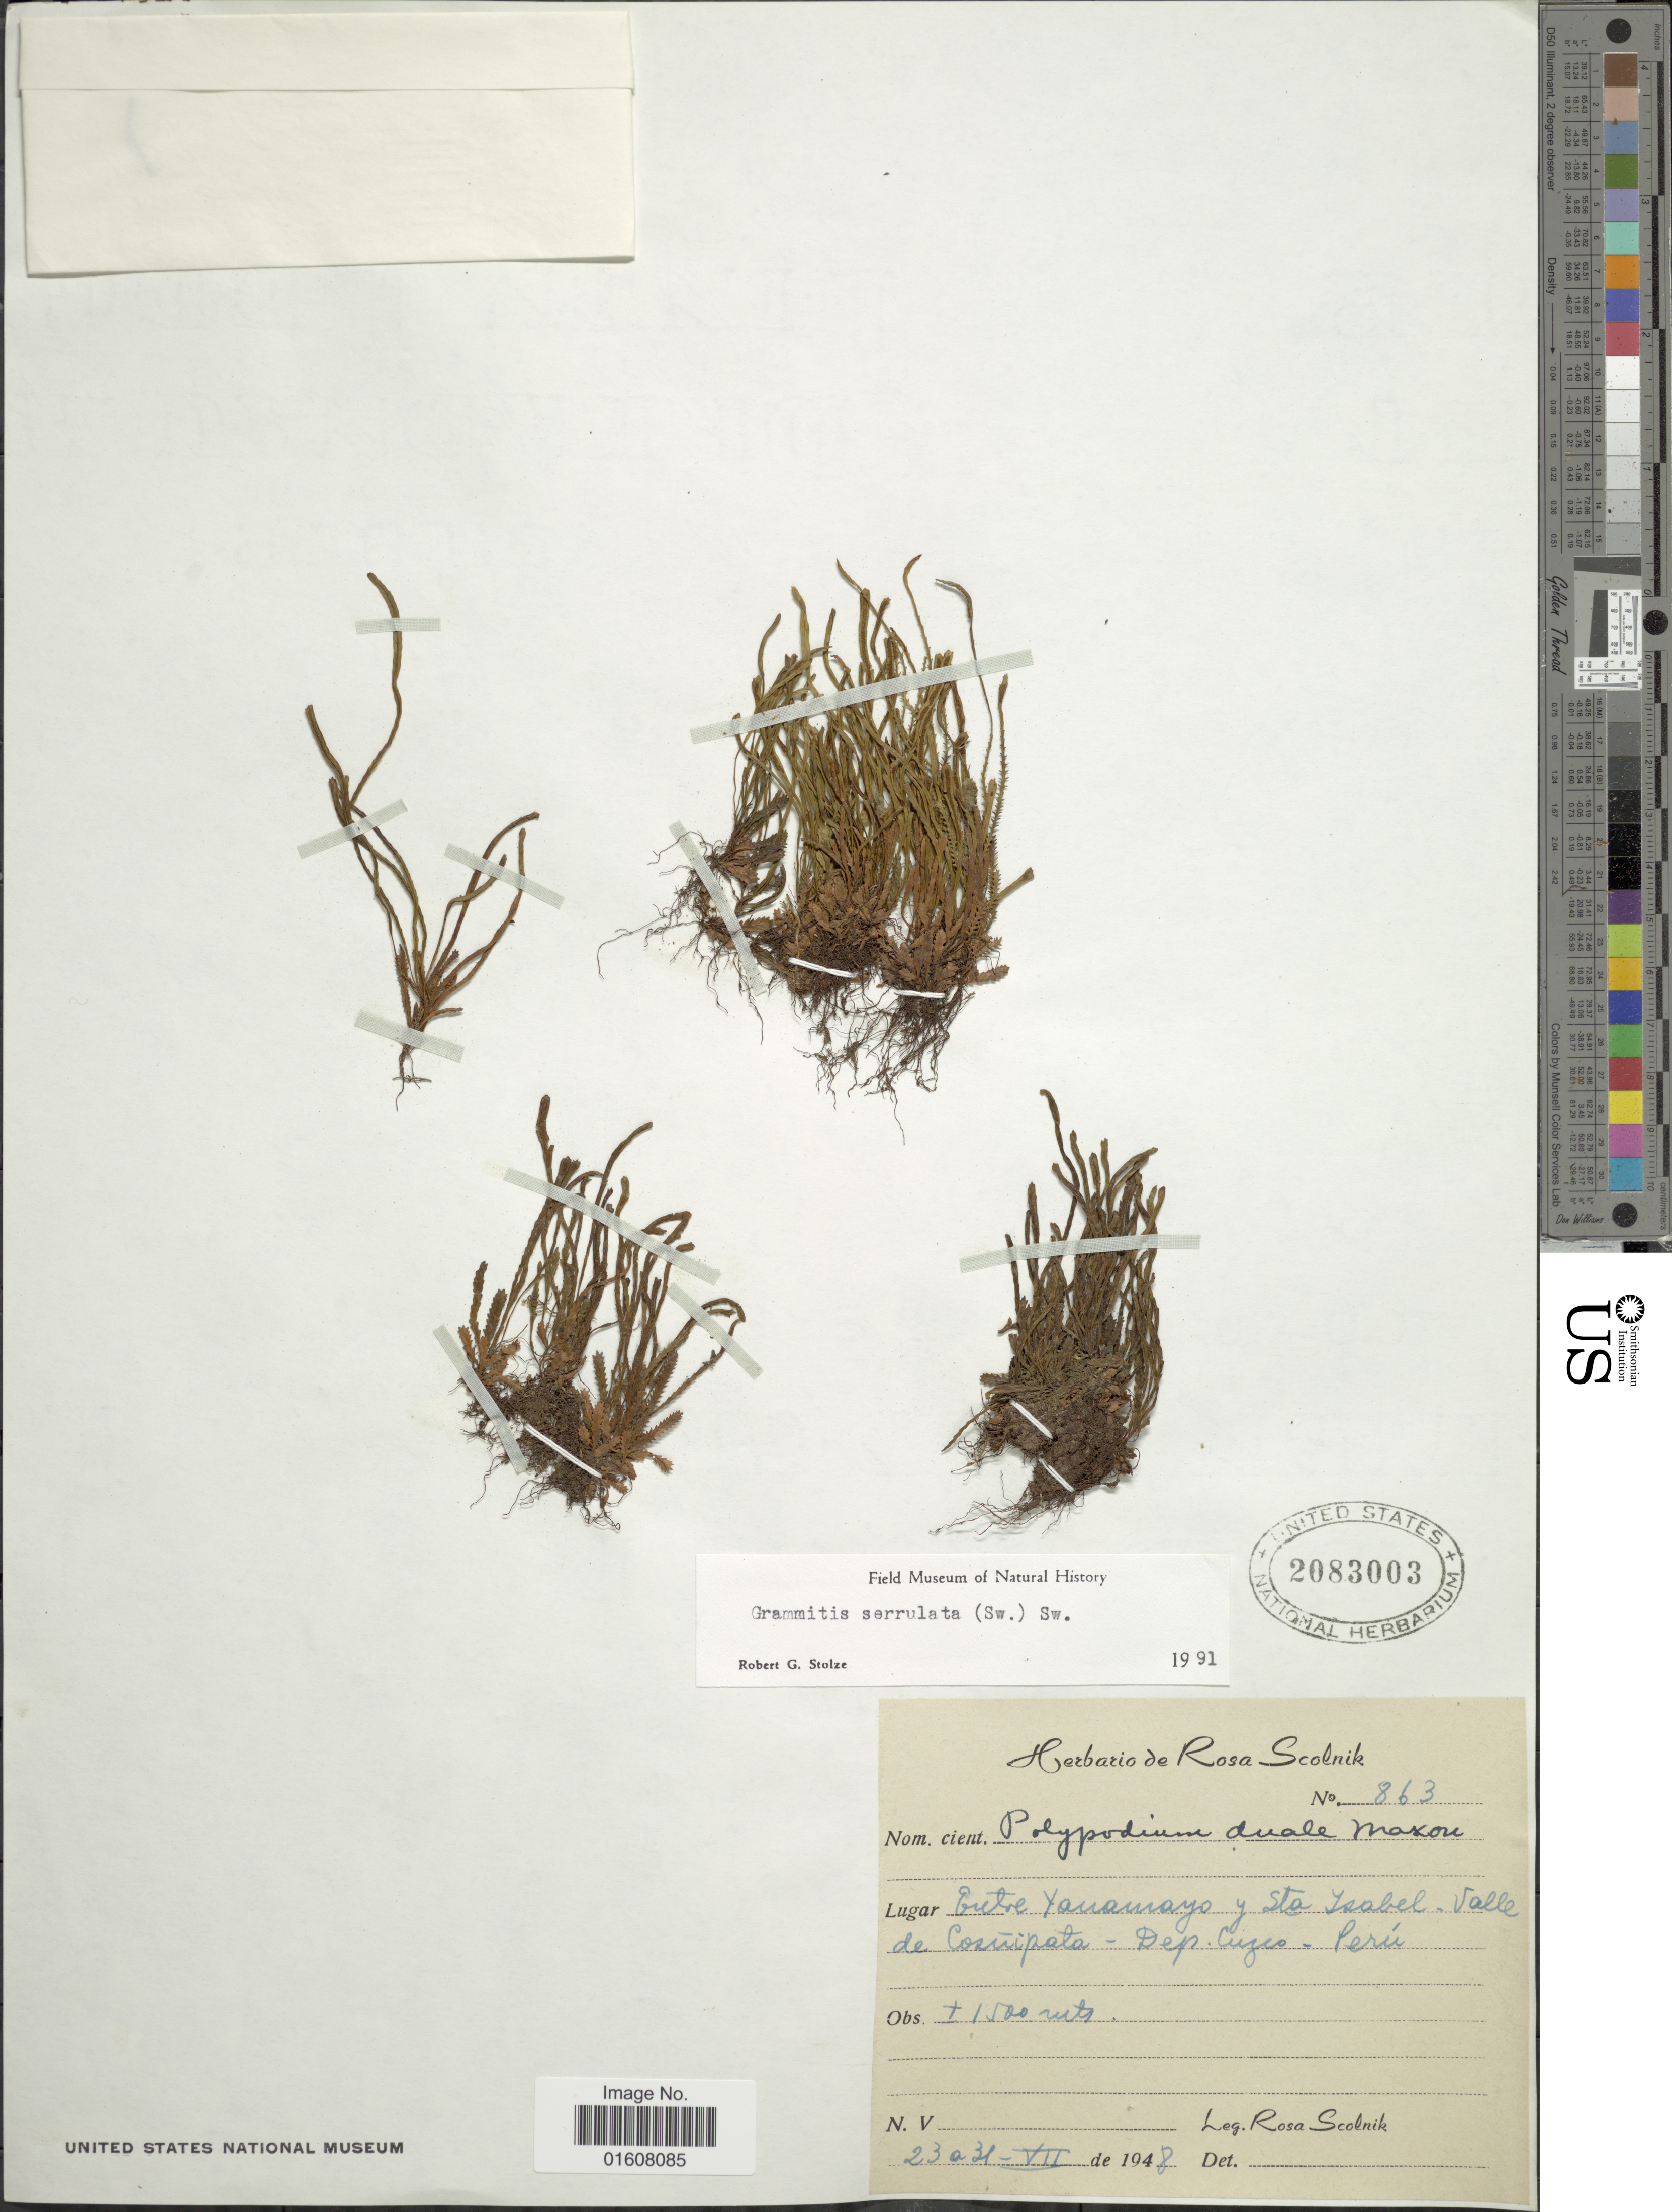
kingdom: Plantae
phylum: Tracheophyta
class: Polypodiopsida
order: Polypodiales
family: Polypodiaceae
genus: Cochlidium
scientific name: Cochlidium serrulatum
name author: (Sw.) L.E. Bishop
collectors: R. Scolnik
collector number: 863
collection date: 1948-07-23/1948-07-31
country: Peru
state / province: Cusco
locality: Entre Yanamayo y Sta. Isabel, Valle de Cosñipata, Dep. Cuzco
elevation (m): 1500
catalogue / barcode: US 2083003